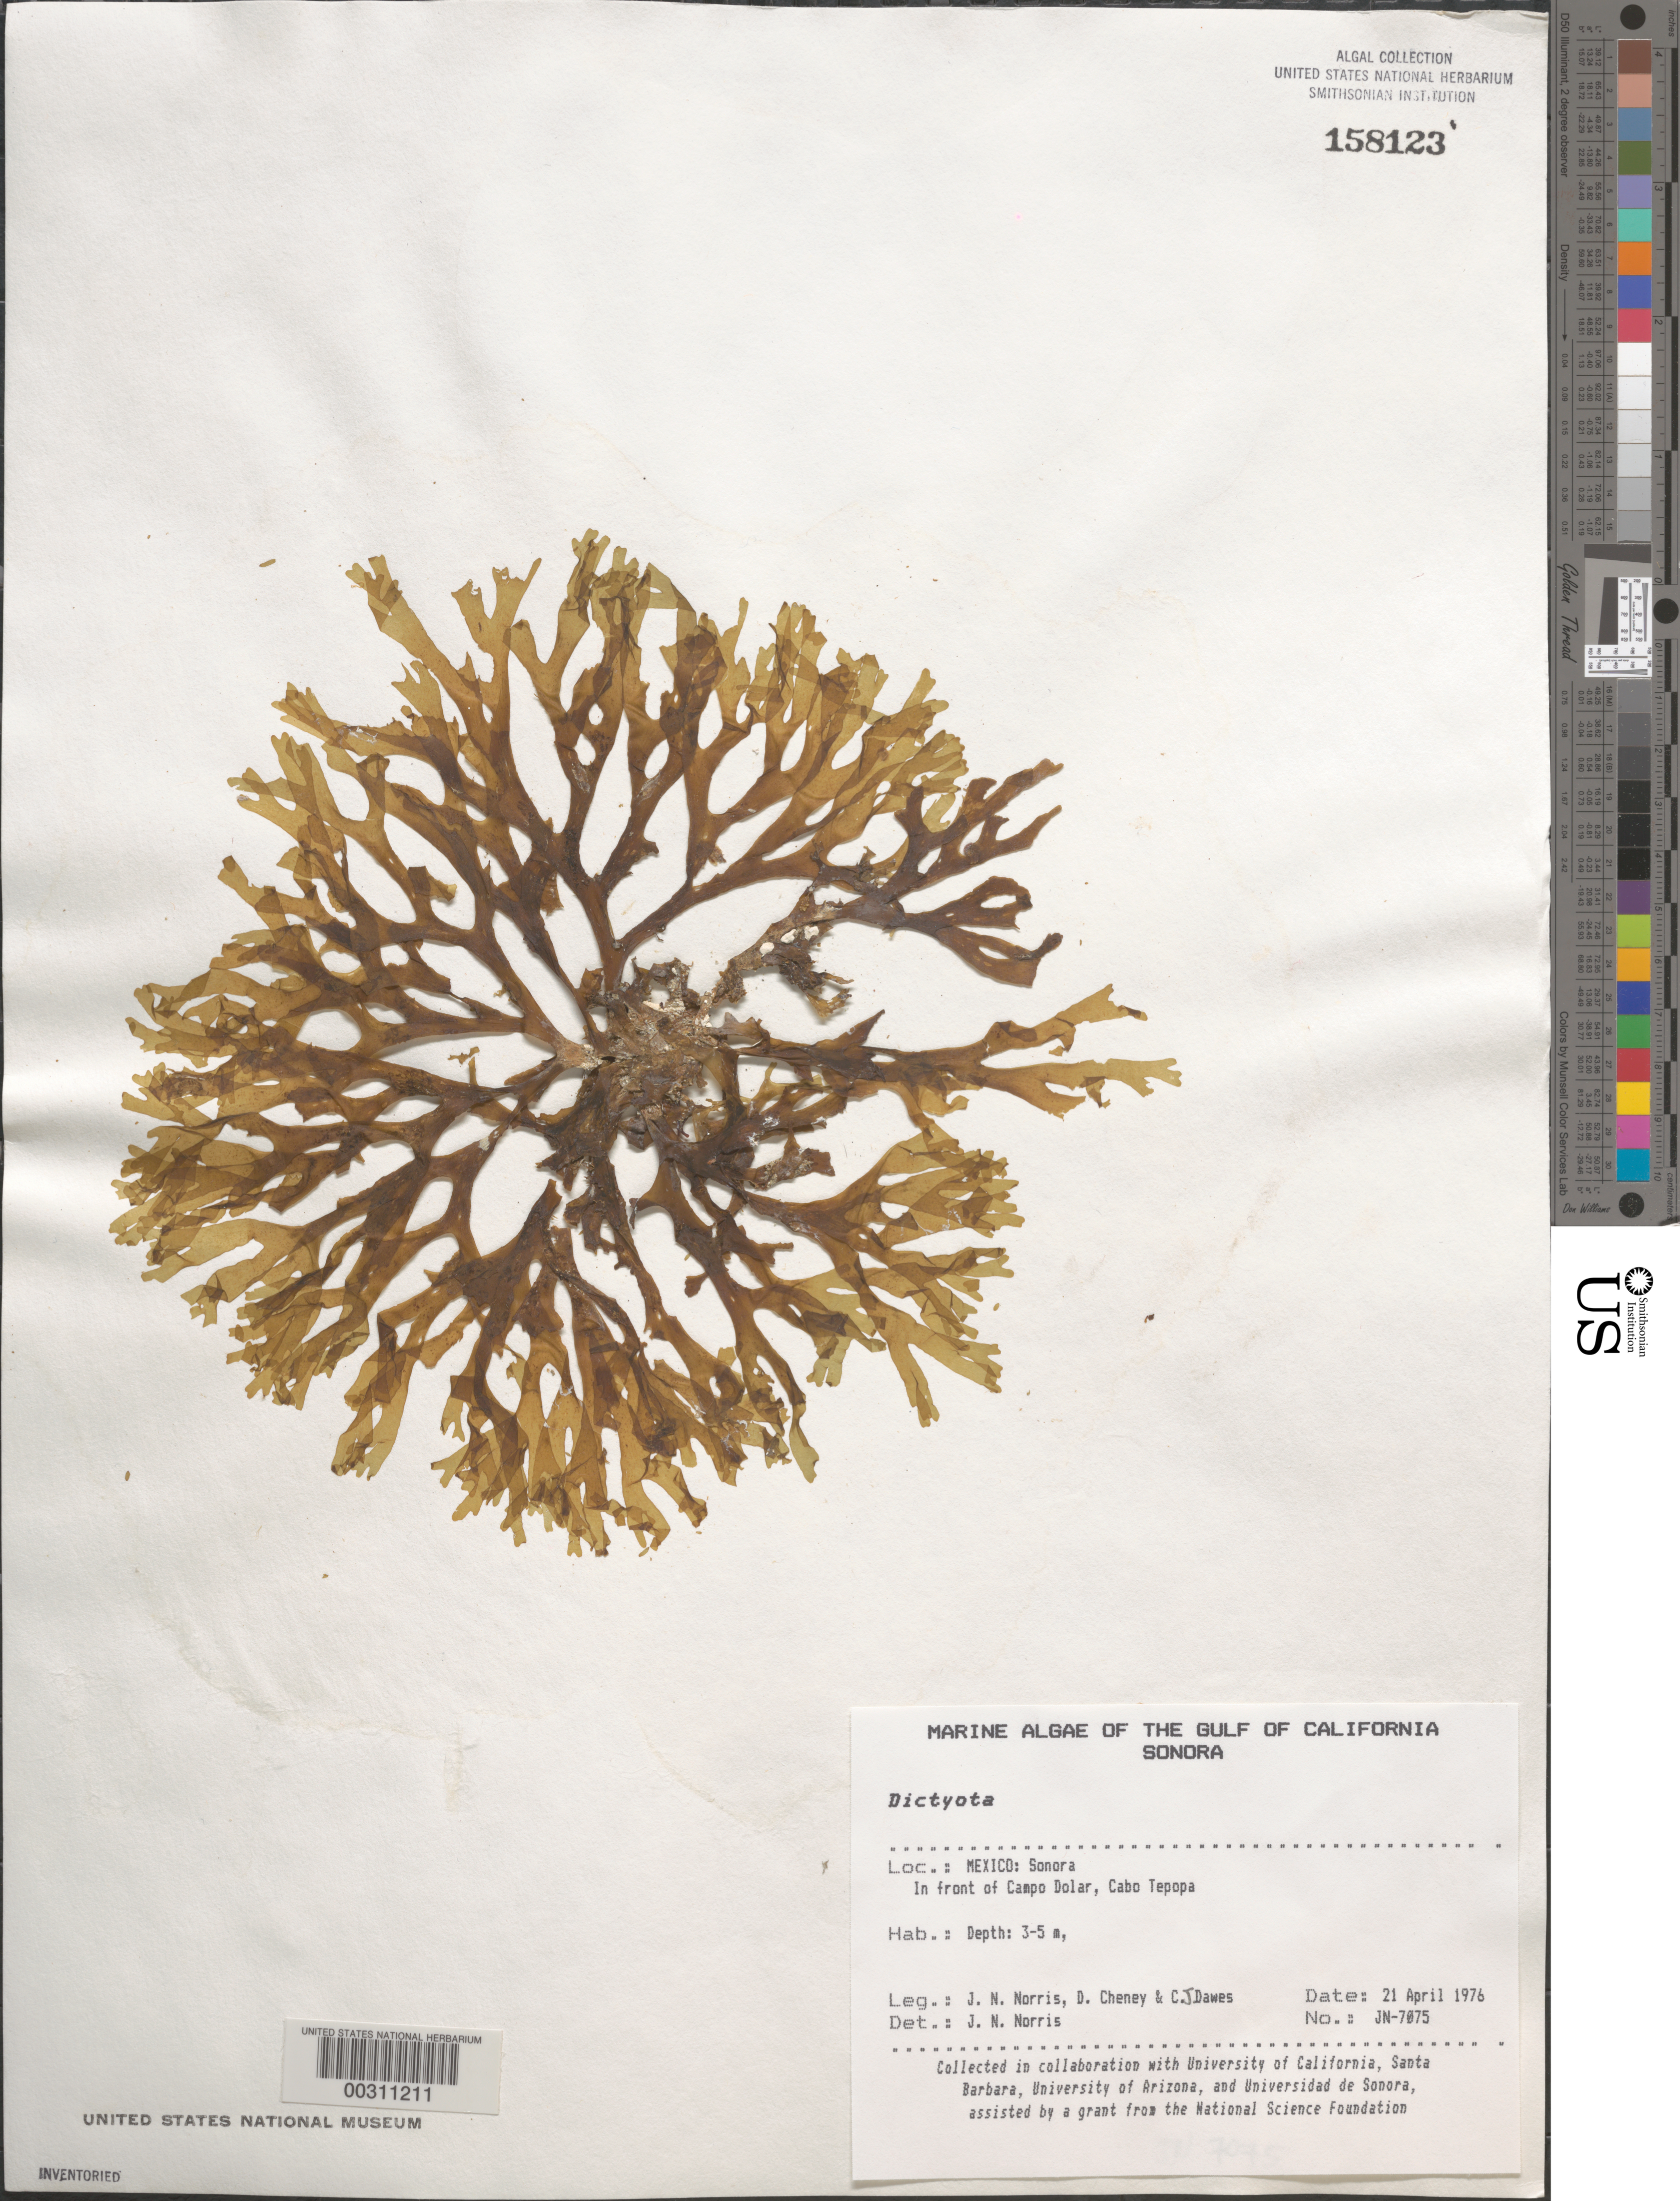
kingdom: Chromista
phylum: Ochrophyta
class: Phaeophyceae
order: Dictyotales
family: Dictyotaceae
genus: Dictyota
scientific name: Dictyota sp.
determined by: Norris, James N.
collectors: J. N. Norris, D. Cheney & C. Dawes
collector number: JN-7075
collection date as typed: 21 Apr 1976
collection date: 1976-04-21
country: Mexico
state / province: Sonora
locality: Campo Dolar, Cabo Tepopa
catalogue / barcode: US 158123